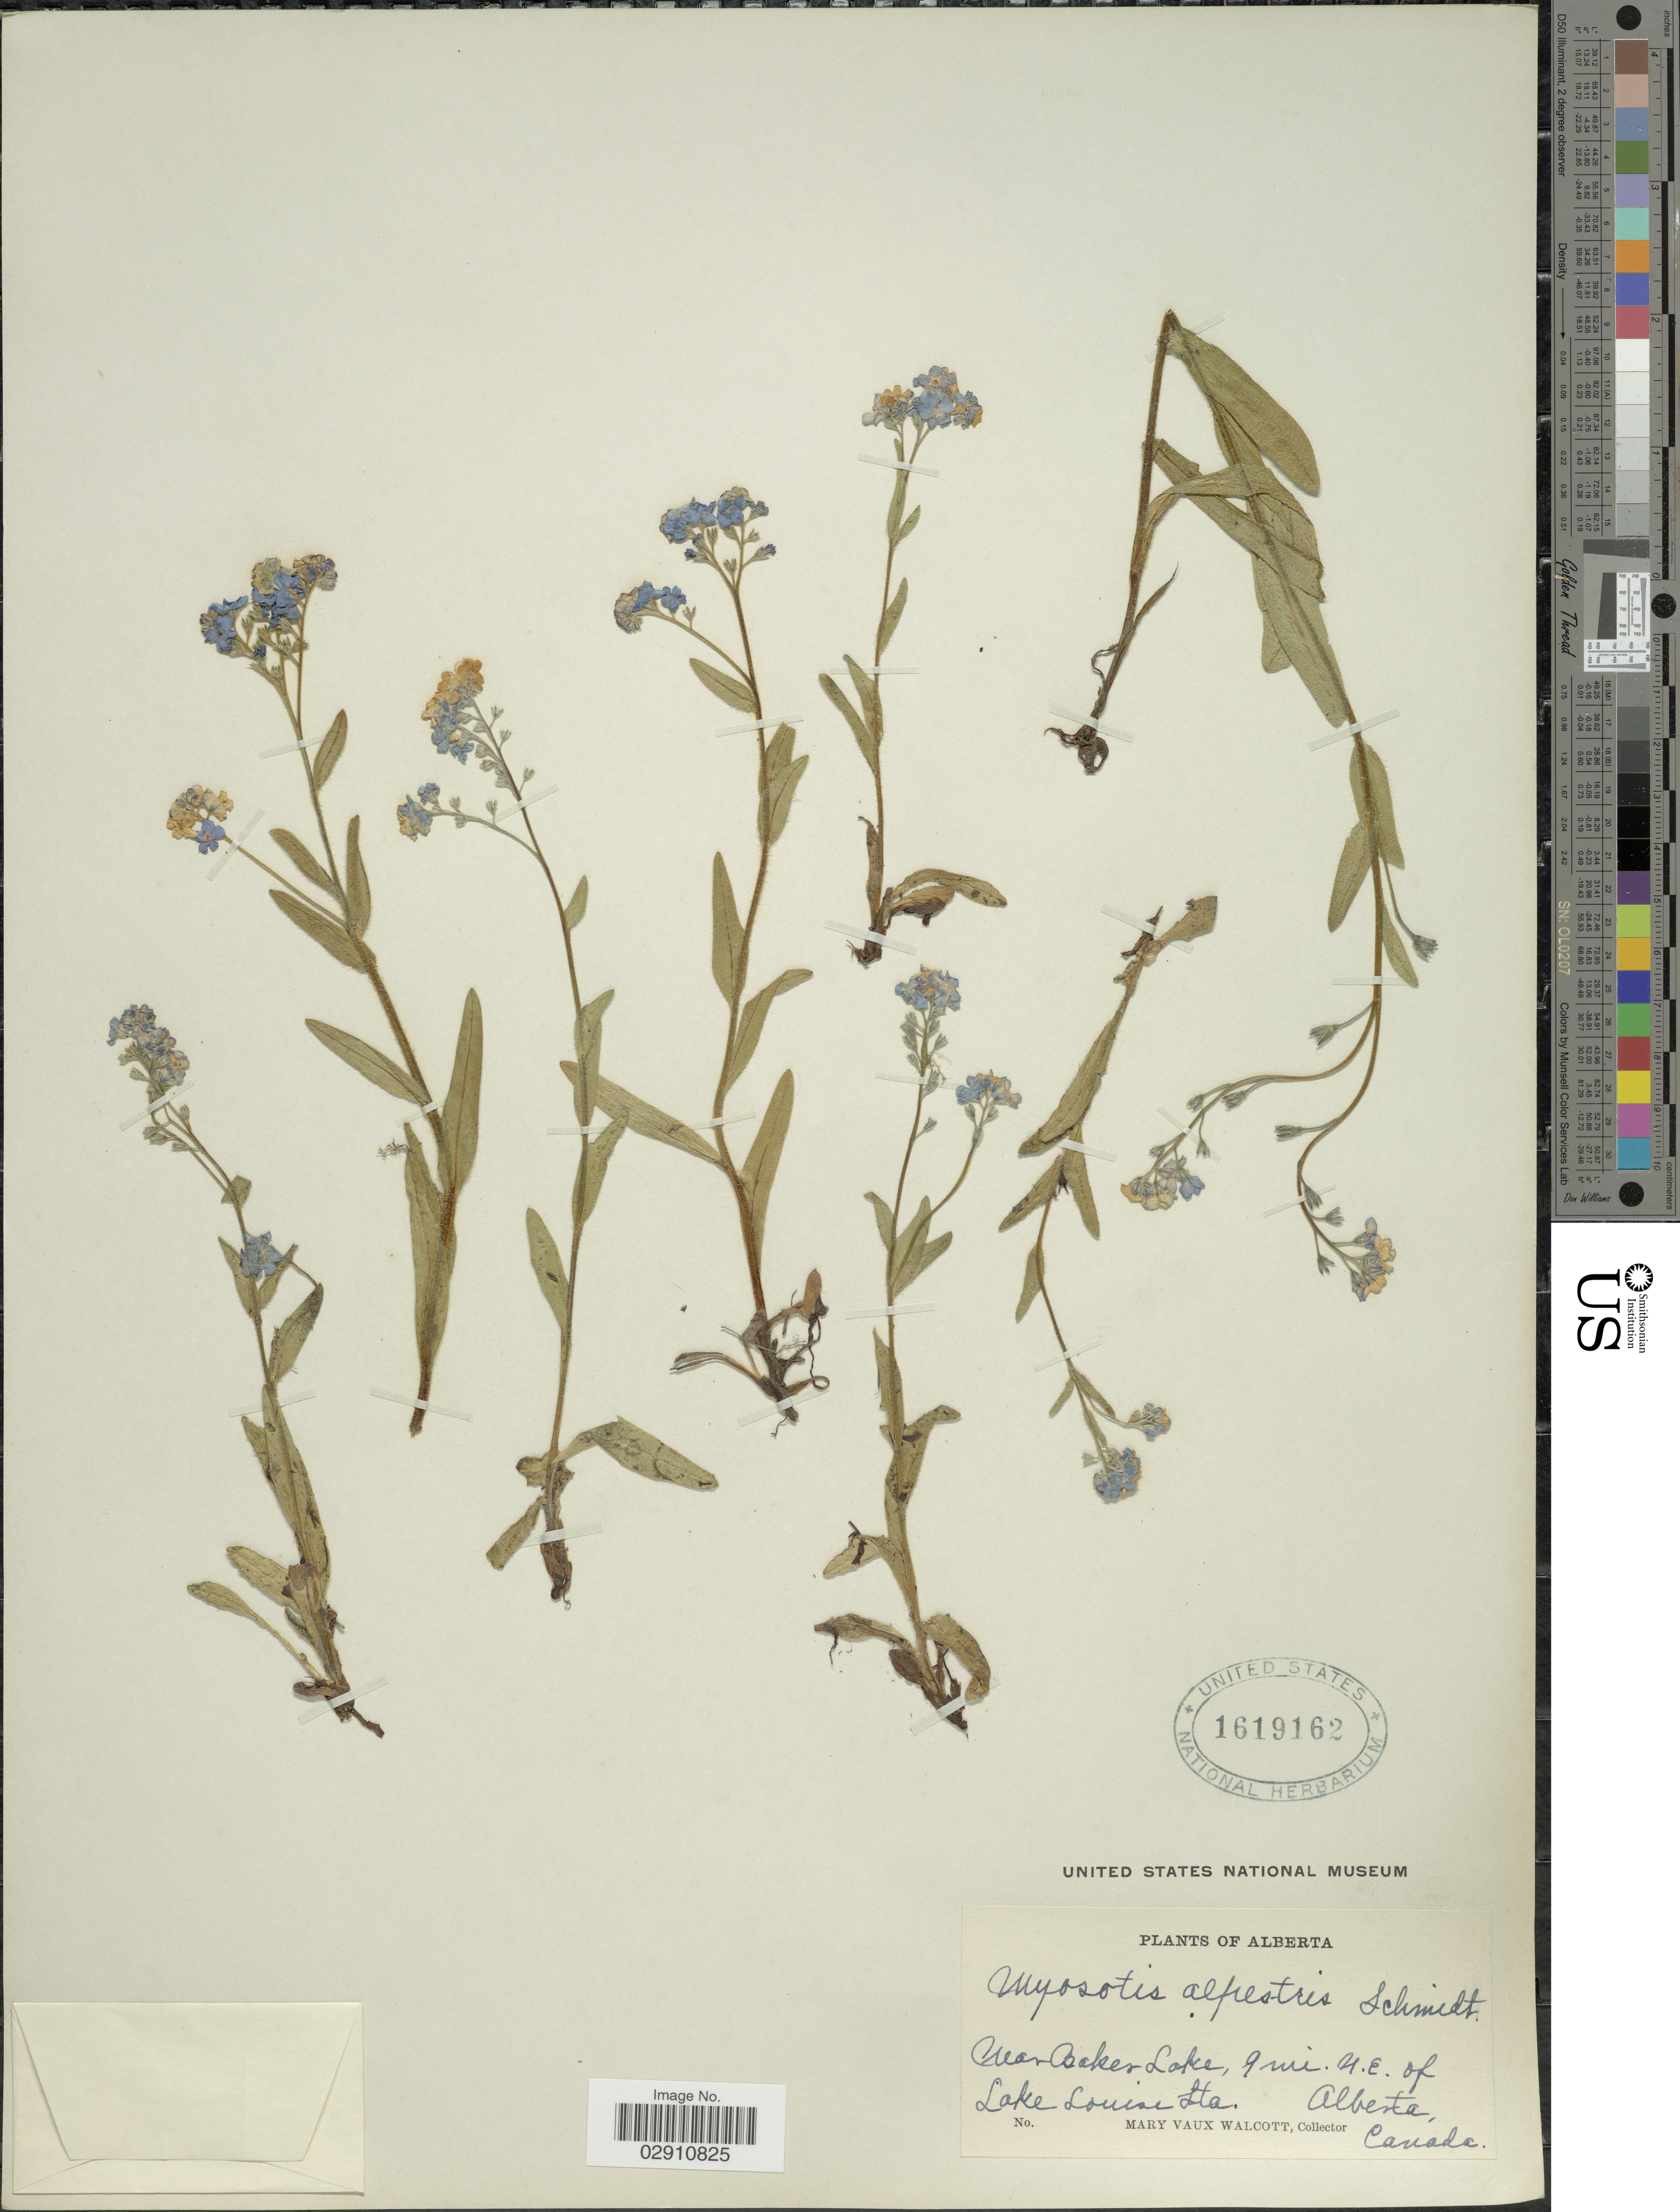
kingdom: Plantae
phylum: Tracheophyta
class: Magnoliopsida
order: Boraginales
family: Boraginaceae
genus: Myosotis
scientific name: Myosotis alpestris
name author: F.W. Schmidt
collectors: M. Walcott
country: Canada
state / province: Alberta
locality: Near Baker Lake, 9 mi. N.E. of Lake Louise Sta.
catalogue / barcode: US 1619162